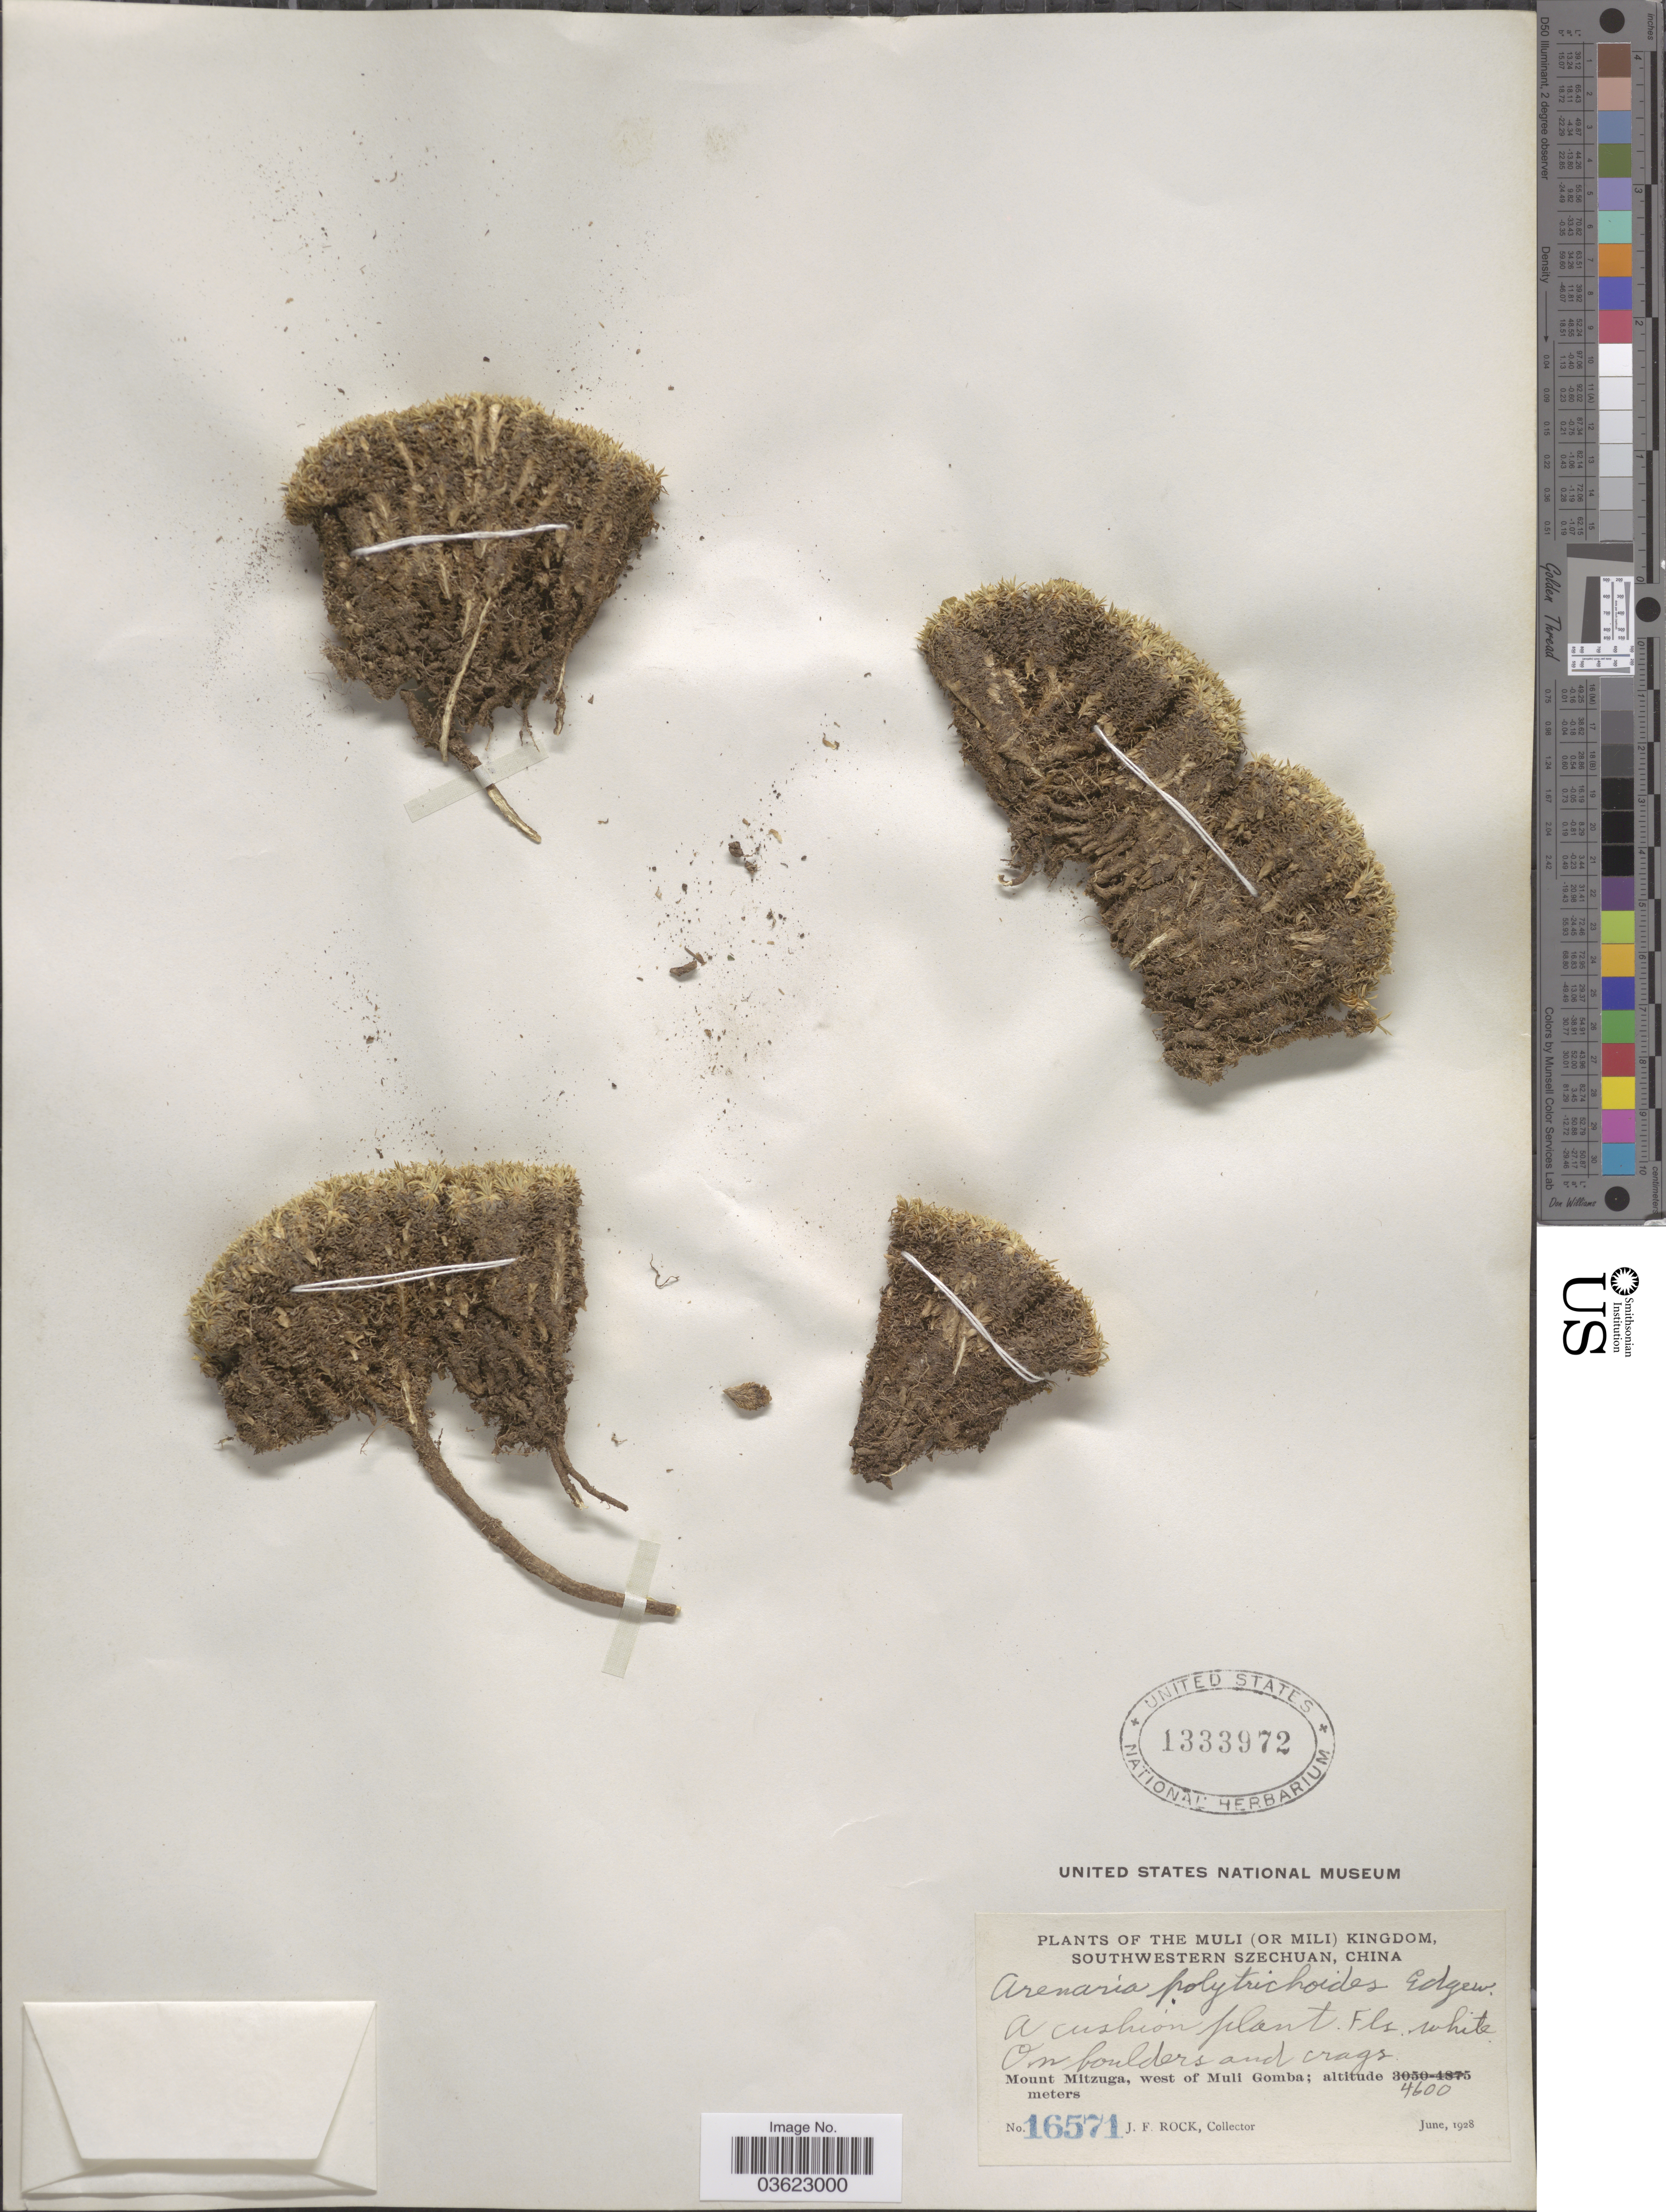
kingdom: Plantae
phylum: Tracheophyta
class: Magnoliopsida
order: Caryophyllales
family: Caryophyllaceae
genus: Arenaria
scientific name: Arenaria polytrichoides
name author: Edgew. & Hook. f.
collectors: J. Rock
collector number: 16571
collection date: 1928-06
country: China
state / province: Sichuan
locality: The Muli (or Mili) Kingdom, southwestern Szechuan. Mount Mitzuga, west of Muli Gomba.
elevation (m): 4600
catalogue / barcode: US 1333972